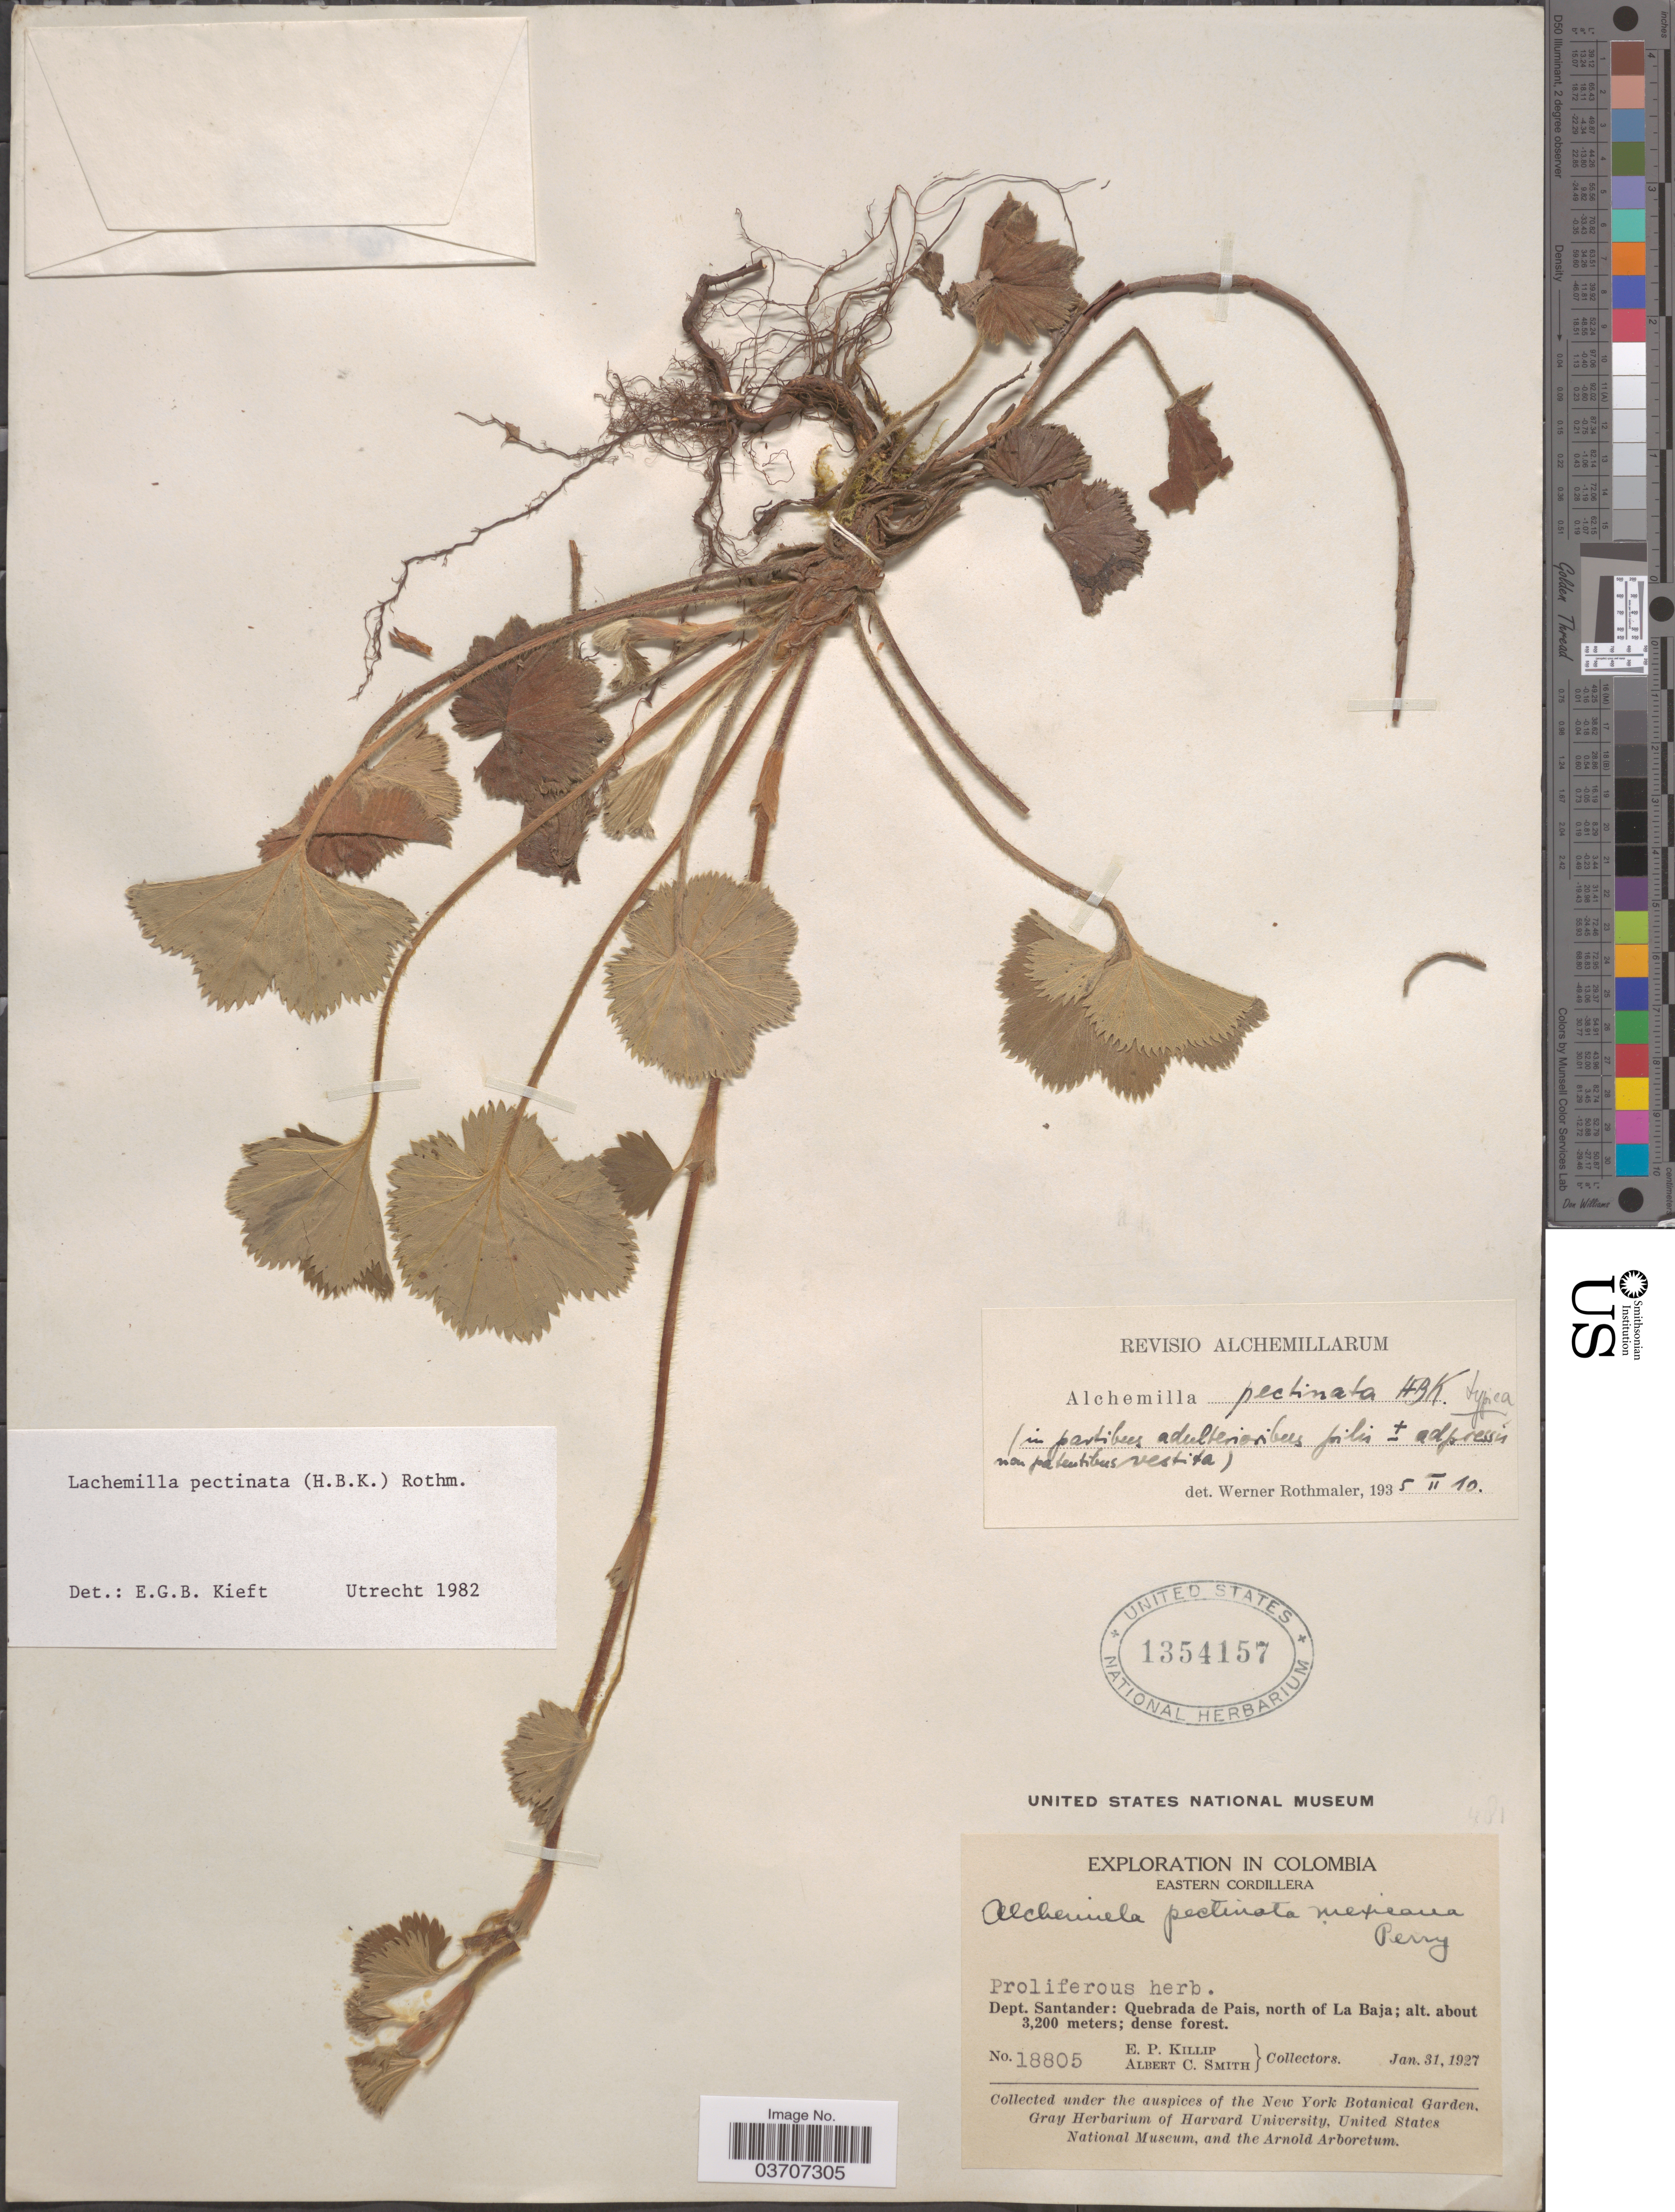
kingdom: Plantae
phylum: Tracheophyta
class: Magnoliopsida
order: Rosales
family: Rosaceae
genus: Lachemilla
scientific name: Lachemilla pectinata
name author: (Kunth) Rothm.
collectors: E. P. Killip & A. C. Smith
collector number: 18805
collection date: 1927-01-31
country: Colombia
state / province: Santander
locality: Eastern Cordillera. Dept. Santander: Quebrada de Pais, north of La Baja.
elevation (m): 3200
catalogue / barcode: US 1354157